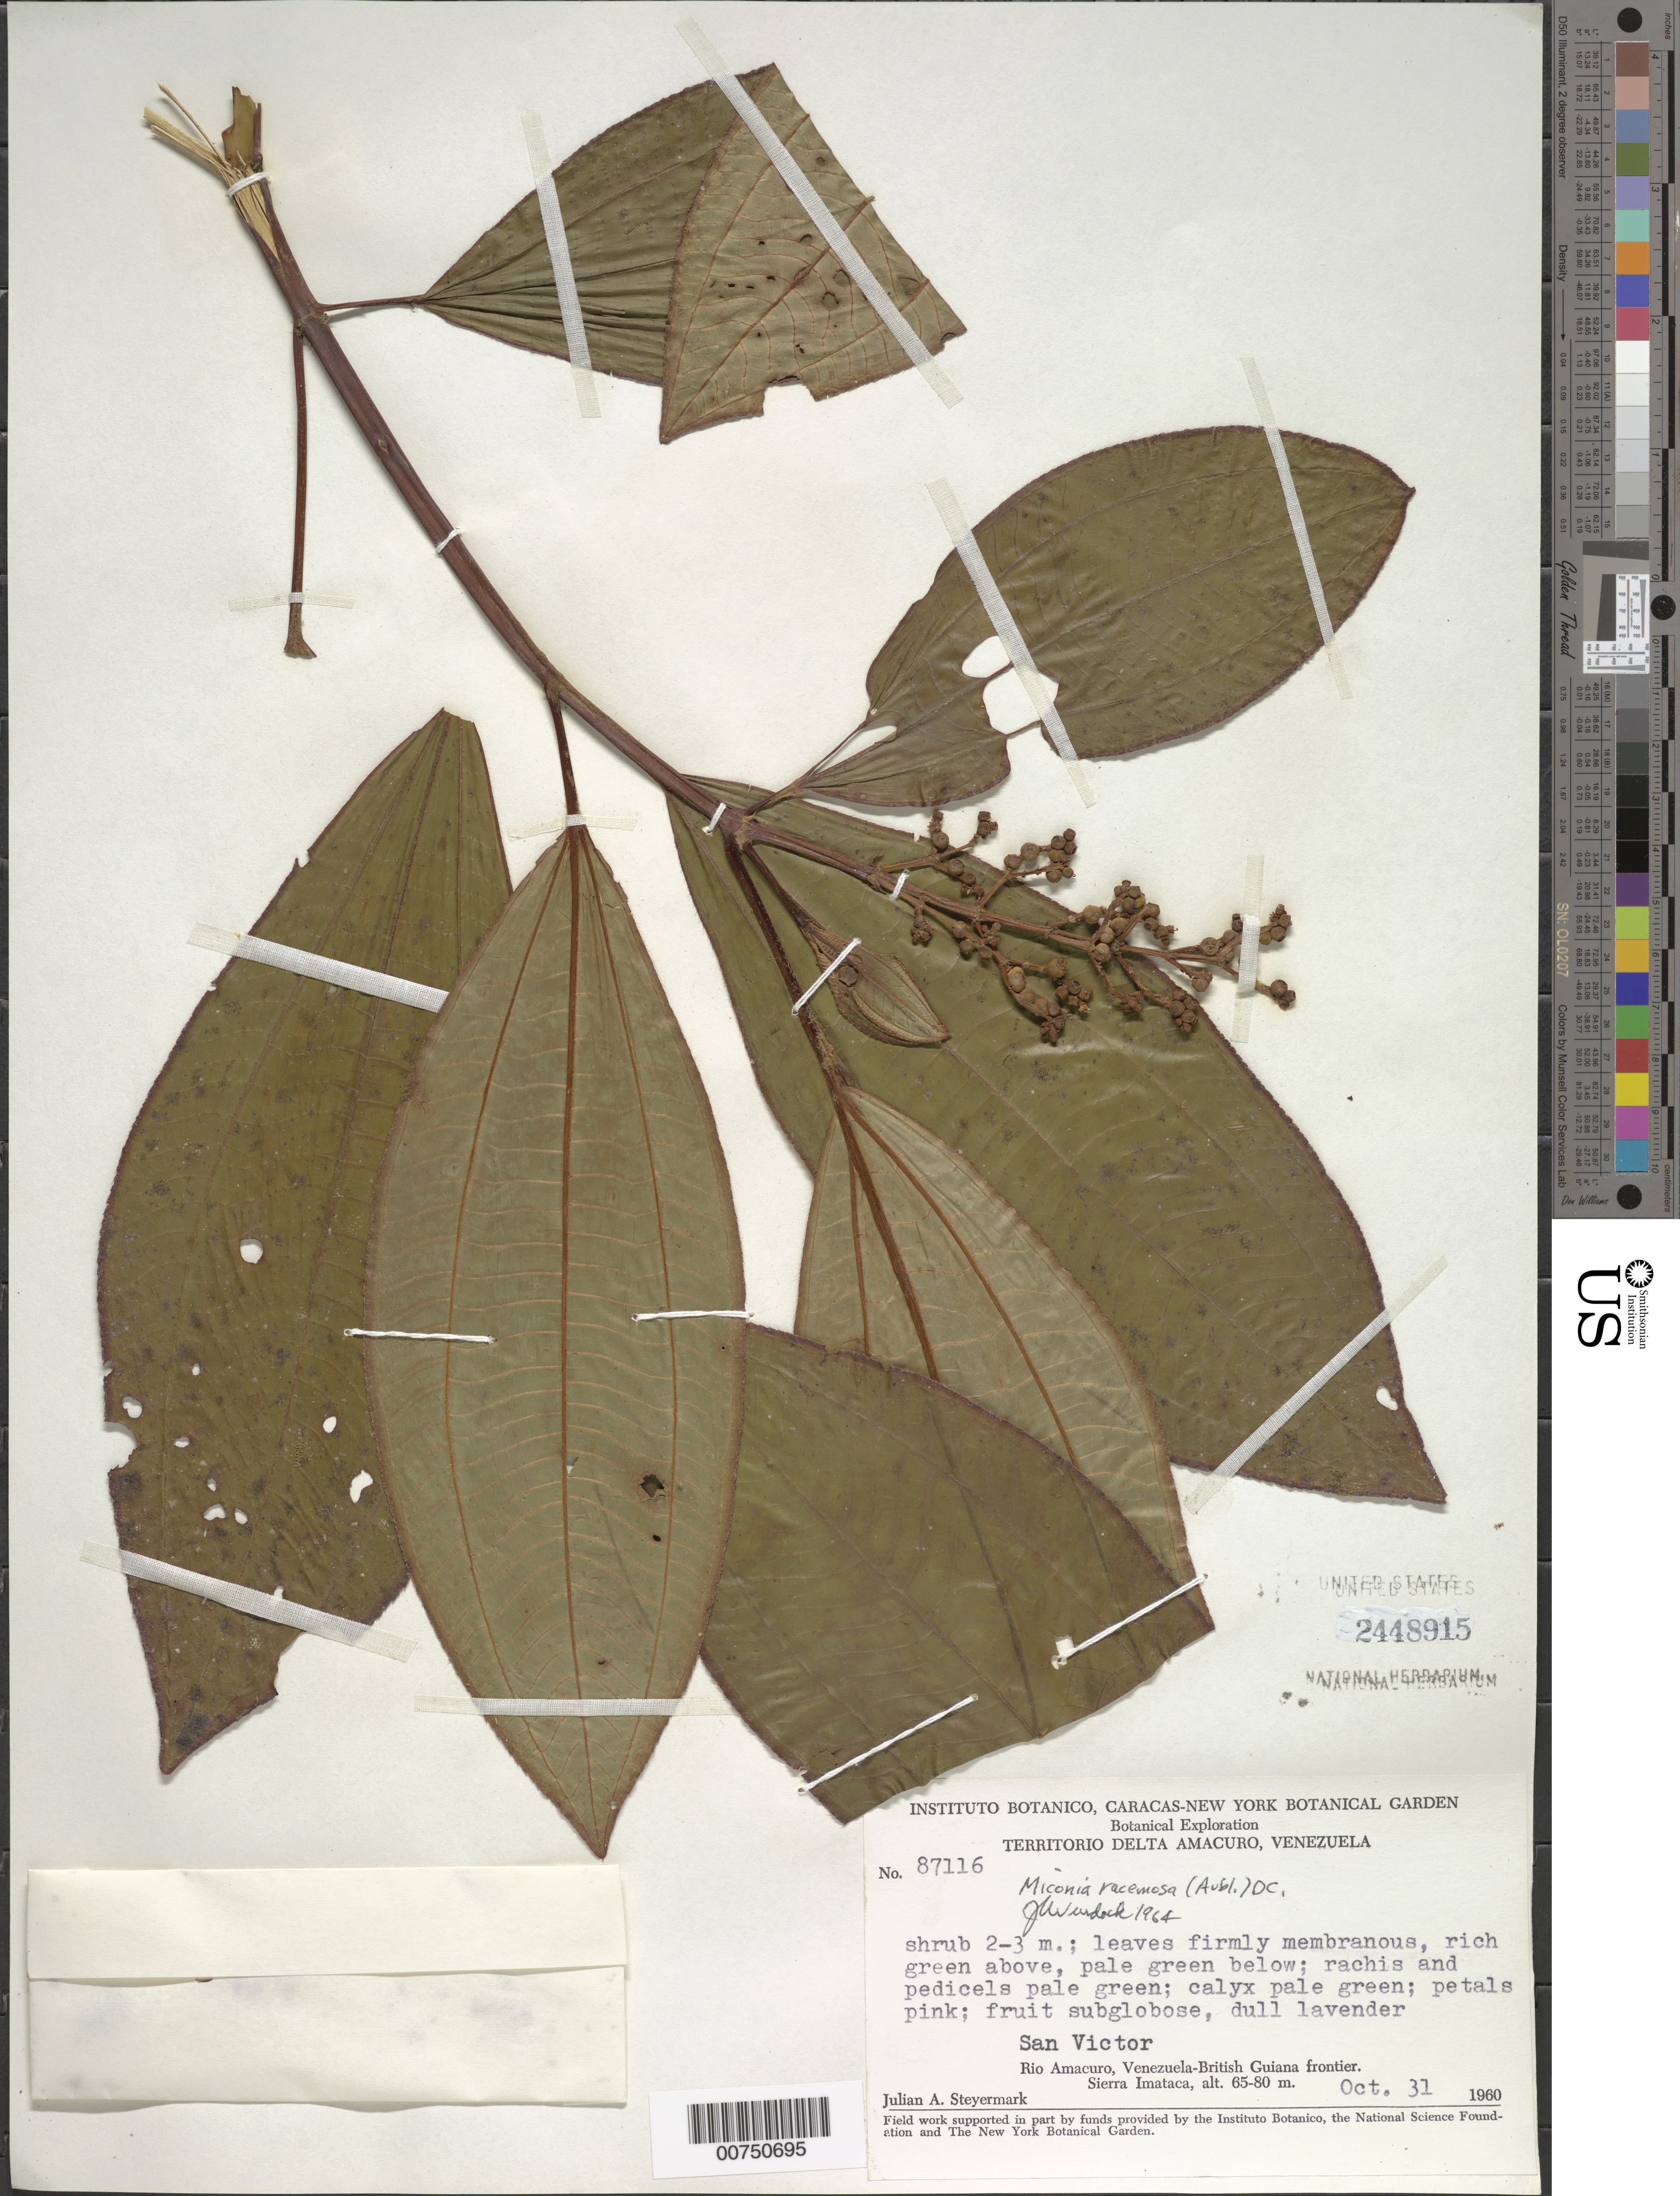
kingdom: Plantae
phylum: Tracheophyta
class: Magnoliopsida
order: Myrtales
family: Melastomataceae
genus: Miconia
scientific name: Miconia racemosa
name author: (Aubl.) DC.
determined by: Wurdack, John J., (US), US (UNITED STATES)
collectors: J. Steyermark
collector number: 87116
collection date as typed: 31-Oct-60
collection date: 1960-10-31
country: Venezuela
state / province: Delta Amacuro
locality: San Victor, Río Amacuro, Venezuela-British Guiana frontier, Sierra Imataca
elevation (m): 65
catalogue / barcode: US 2448915